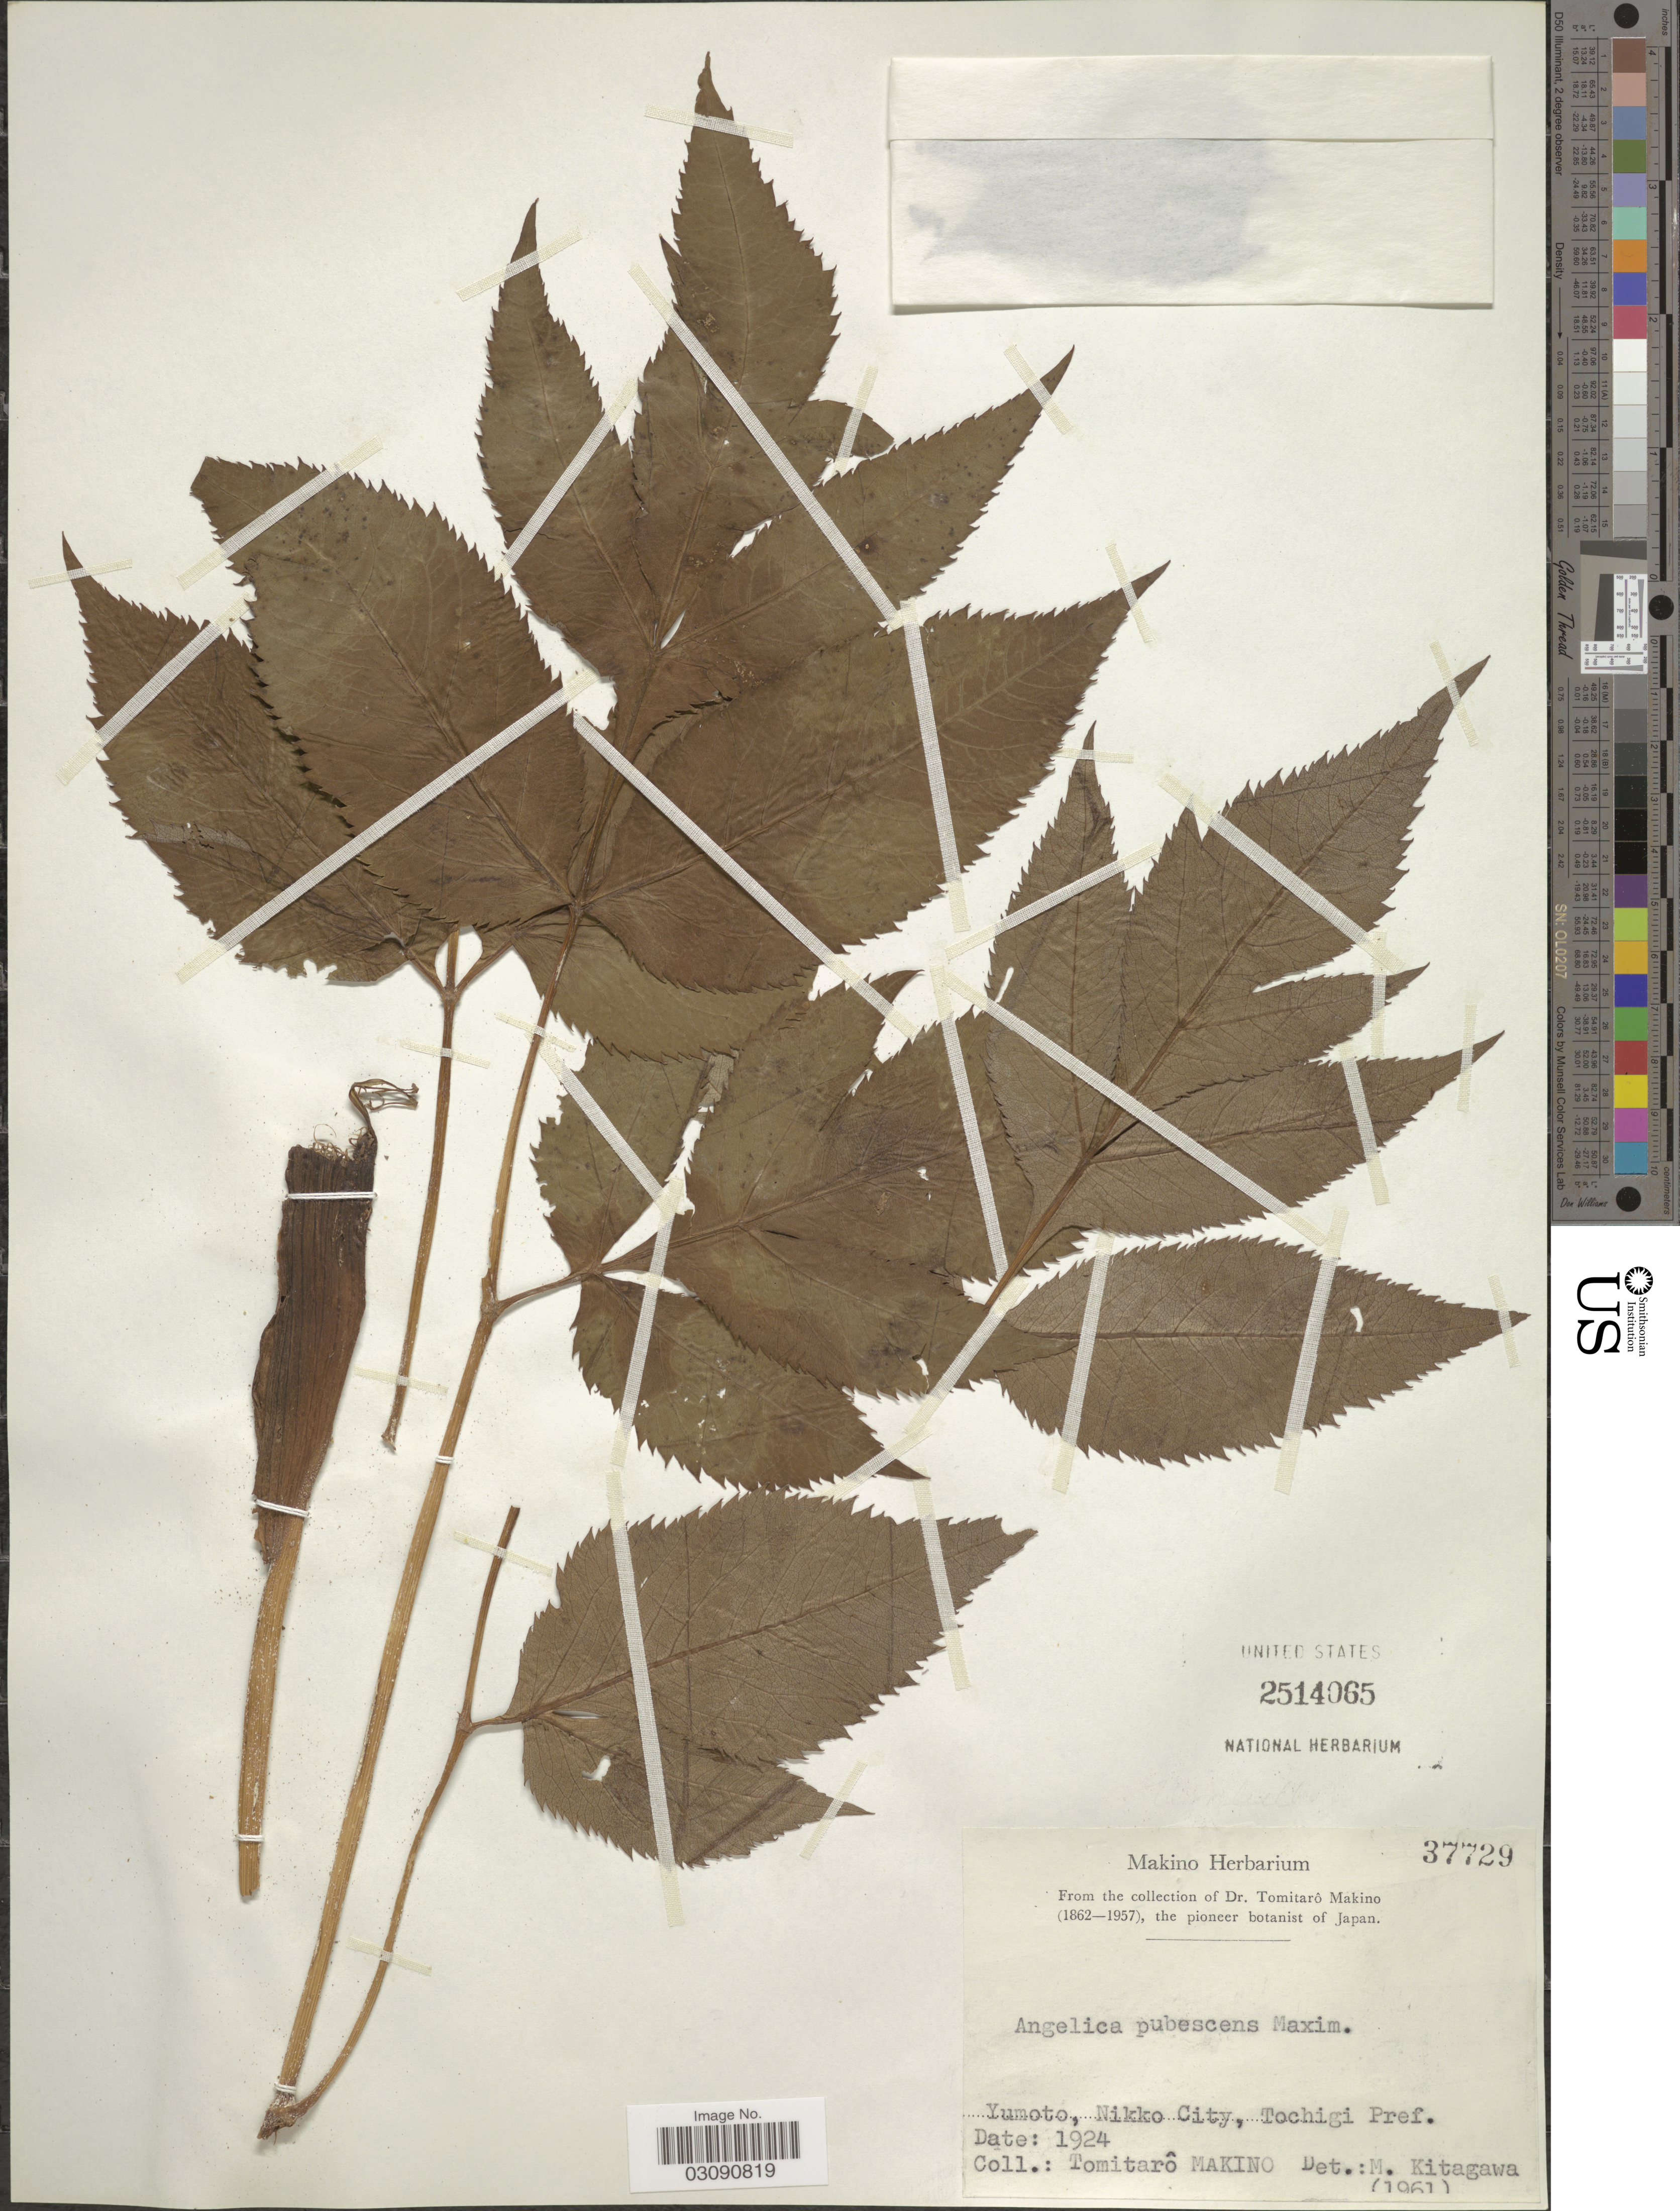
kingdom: Plantae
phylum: Tracheophyta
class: Magnoliopsida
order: Apiales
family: Apiaceae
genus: Angelica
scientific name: Angelica pubescens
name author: Maxim.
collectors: T. Makino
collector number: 37729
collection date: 1924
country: Japan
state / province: Totigi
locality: Yumoto, Nikko City, Tochigi Pref.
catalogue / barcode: US 2514065